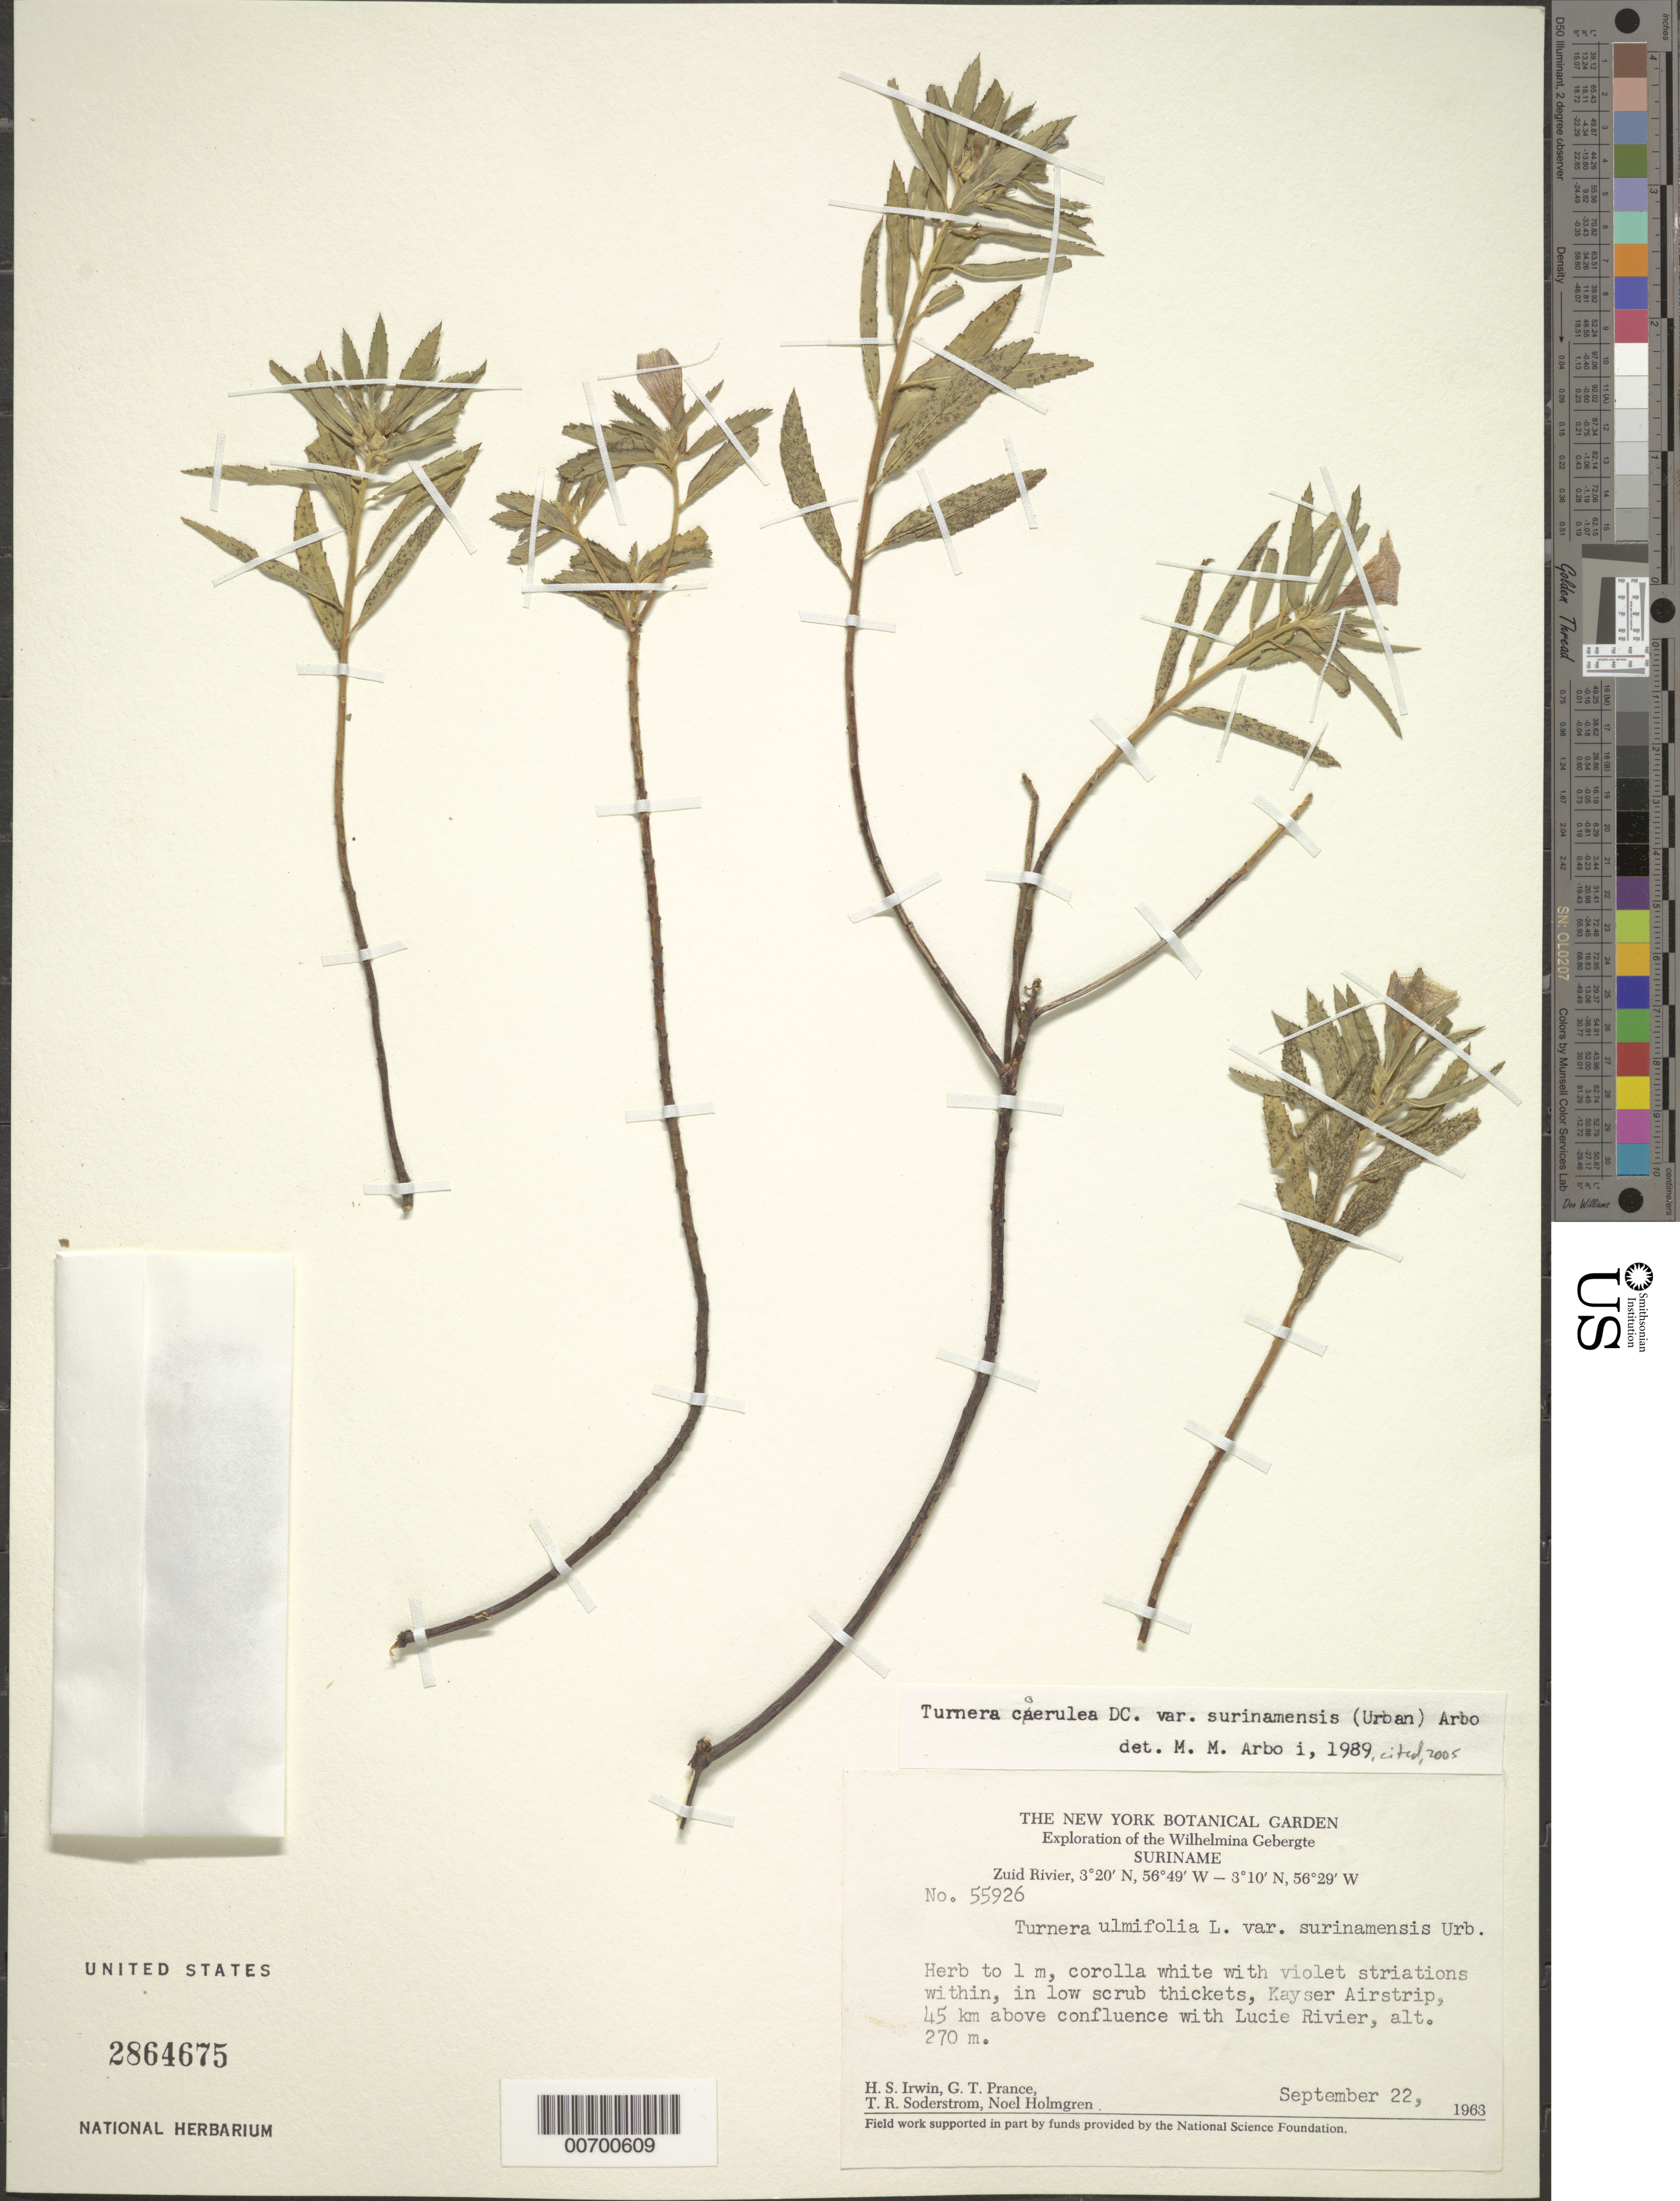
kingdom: Plantae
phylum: Tracheophyta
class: Magnoliopsida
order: Malpighiales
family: Turneraceae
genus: Turnera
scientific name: Turnera coerulea var. surinamensis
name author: Sessé & Moc. ex DC.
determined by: Arbo, M. M.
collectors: H. Irwin, G. T. Prance, T. R. Soderstrom & N. H. Holmgren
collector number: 55926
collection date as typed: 22-Sep-63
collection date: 1963-09-22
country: Suriname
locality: Kayser Airstrip, Zuid R., 45 km above confl. with Lucie R., Wilhelmina Gebergte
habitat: In low scrub thickets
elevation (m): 270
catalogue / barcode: US 2864675